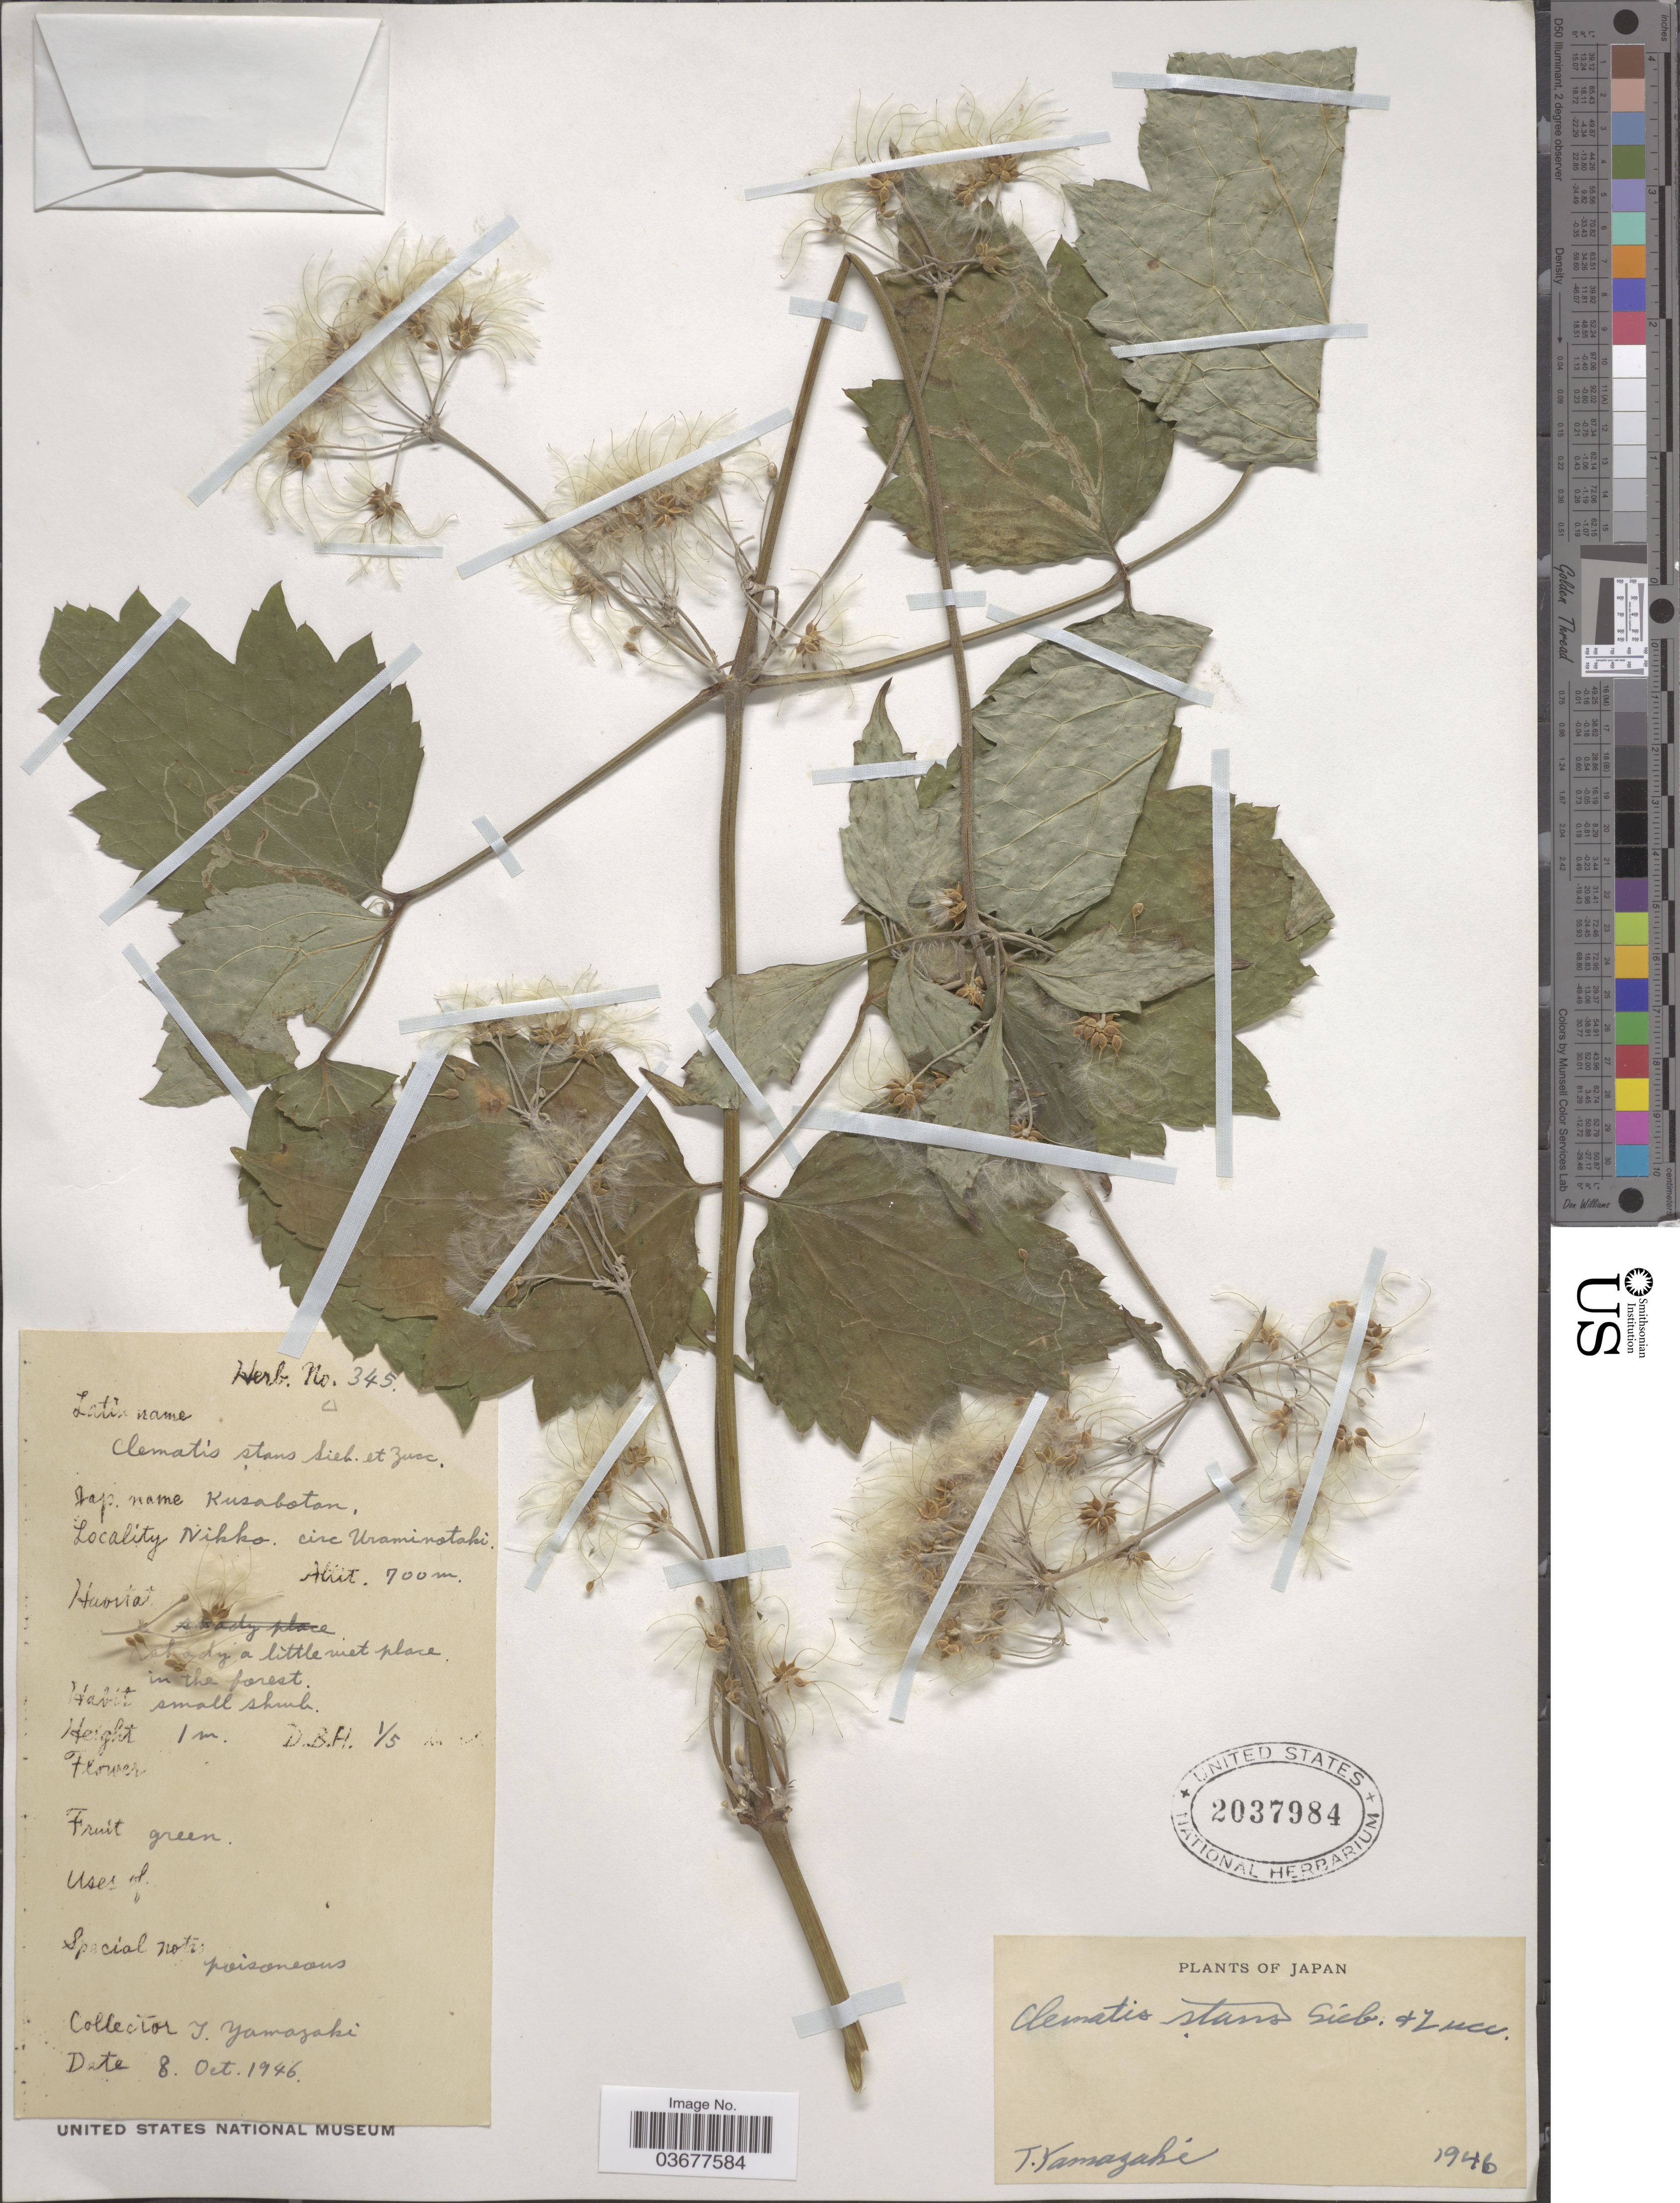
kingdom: Plantae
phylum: Tracheophyta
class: Magnoliopsida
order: Ranunculales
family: Ranunculaceae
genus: Clematis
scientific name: Clematis stans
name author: Siebold & Zucc.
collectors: T. Yamazaki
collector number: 345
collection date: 1946-10-08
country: Japan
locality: Nikko. circ Uraminataki.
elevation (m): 700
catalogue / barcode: US 2037984